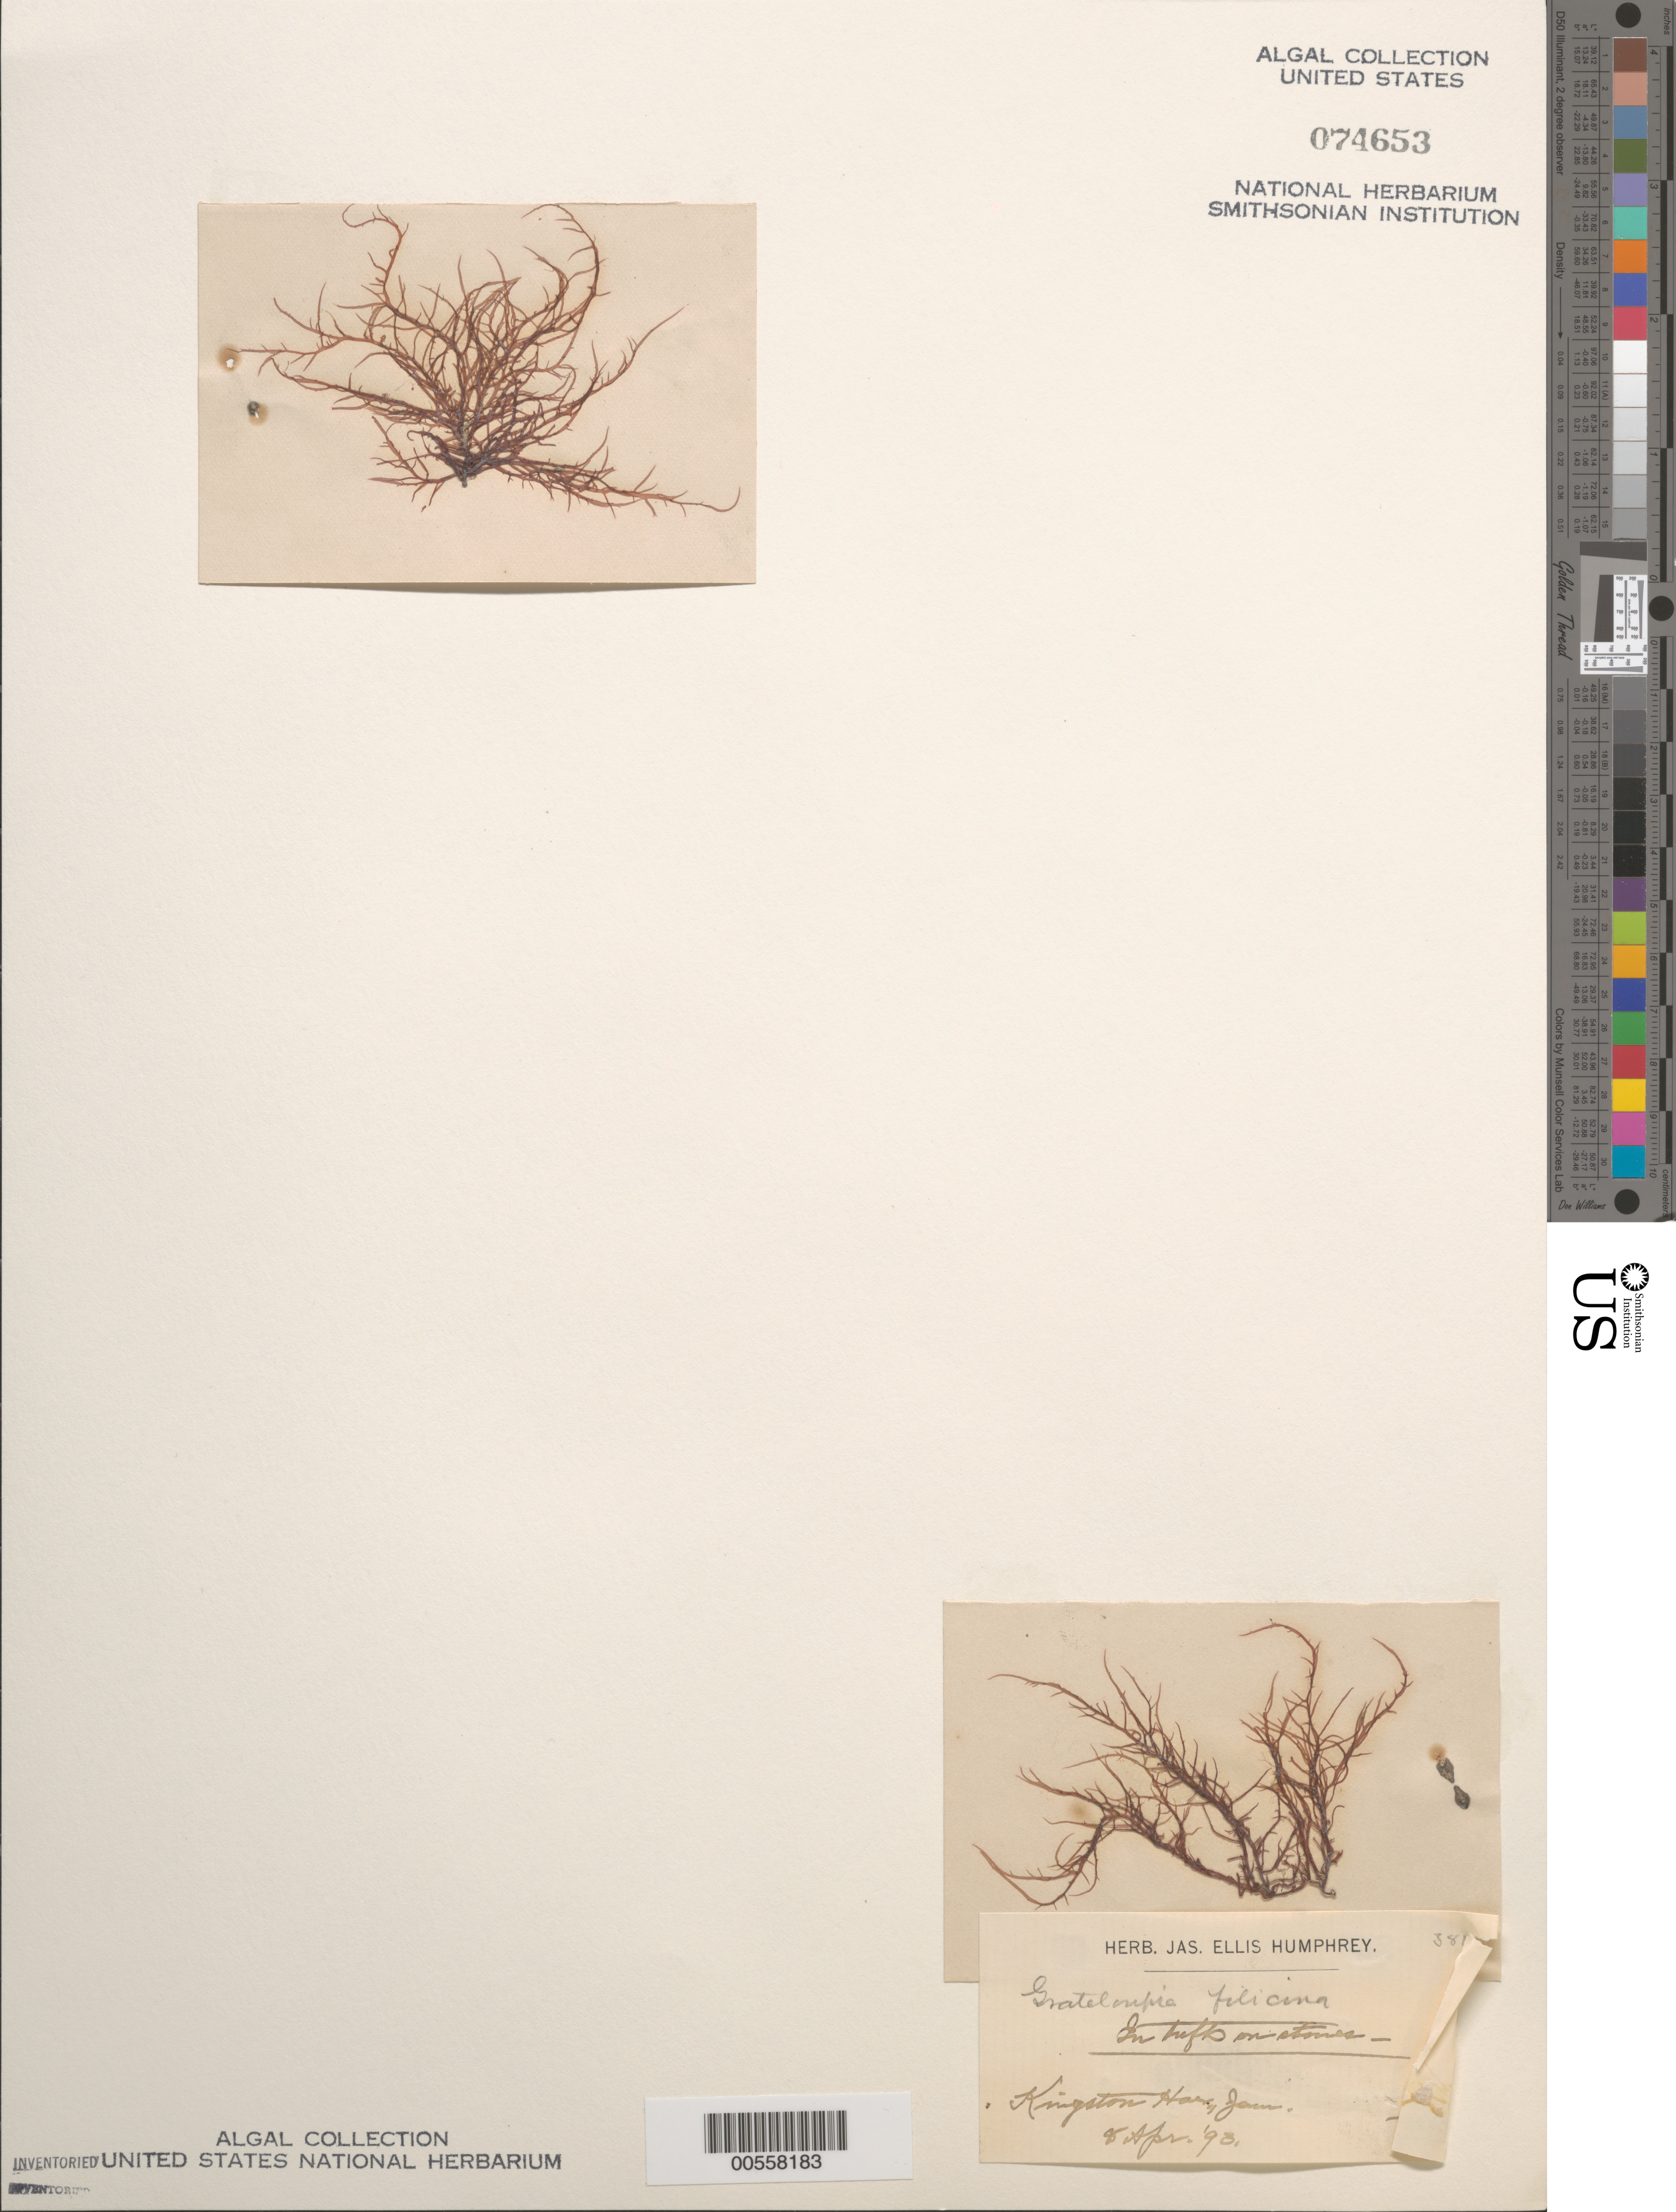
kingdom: Plantae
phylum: Rhodophyta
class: Florideophyceae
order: Halymeniales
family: Halymeniaceae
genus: Grateloupia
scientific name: Grateloupia filicina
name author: (J.V.Lamouroux) C. Agardh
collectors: J. Humphrey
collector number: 381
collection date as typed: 08 Apr 1893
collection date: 1893-04-08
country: Jamaica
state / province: Kingston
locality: Kingston Harbor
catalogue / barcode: US 74653